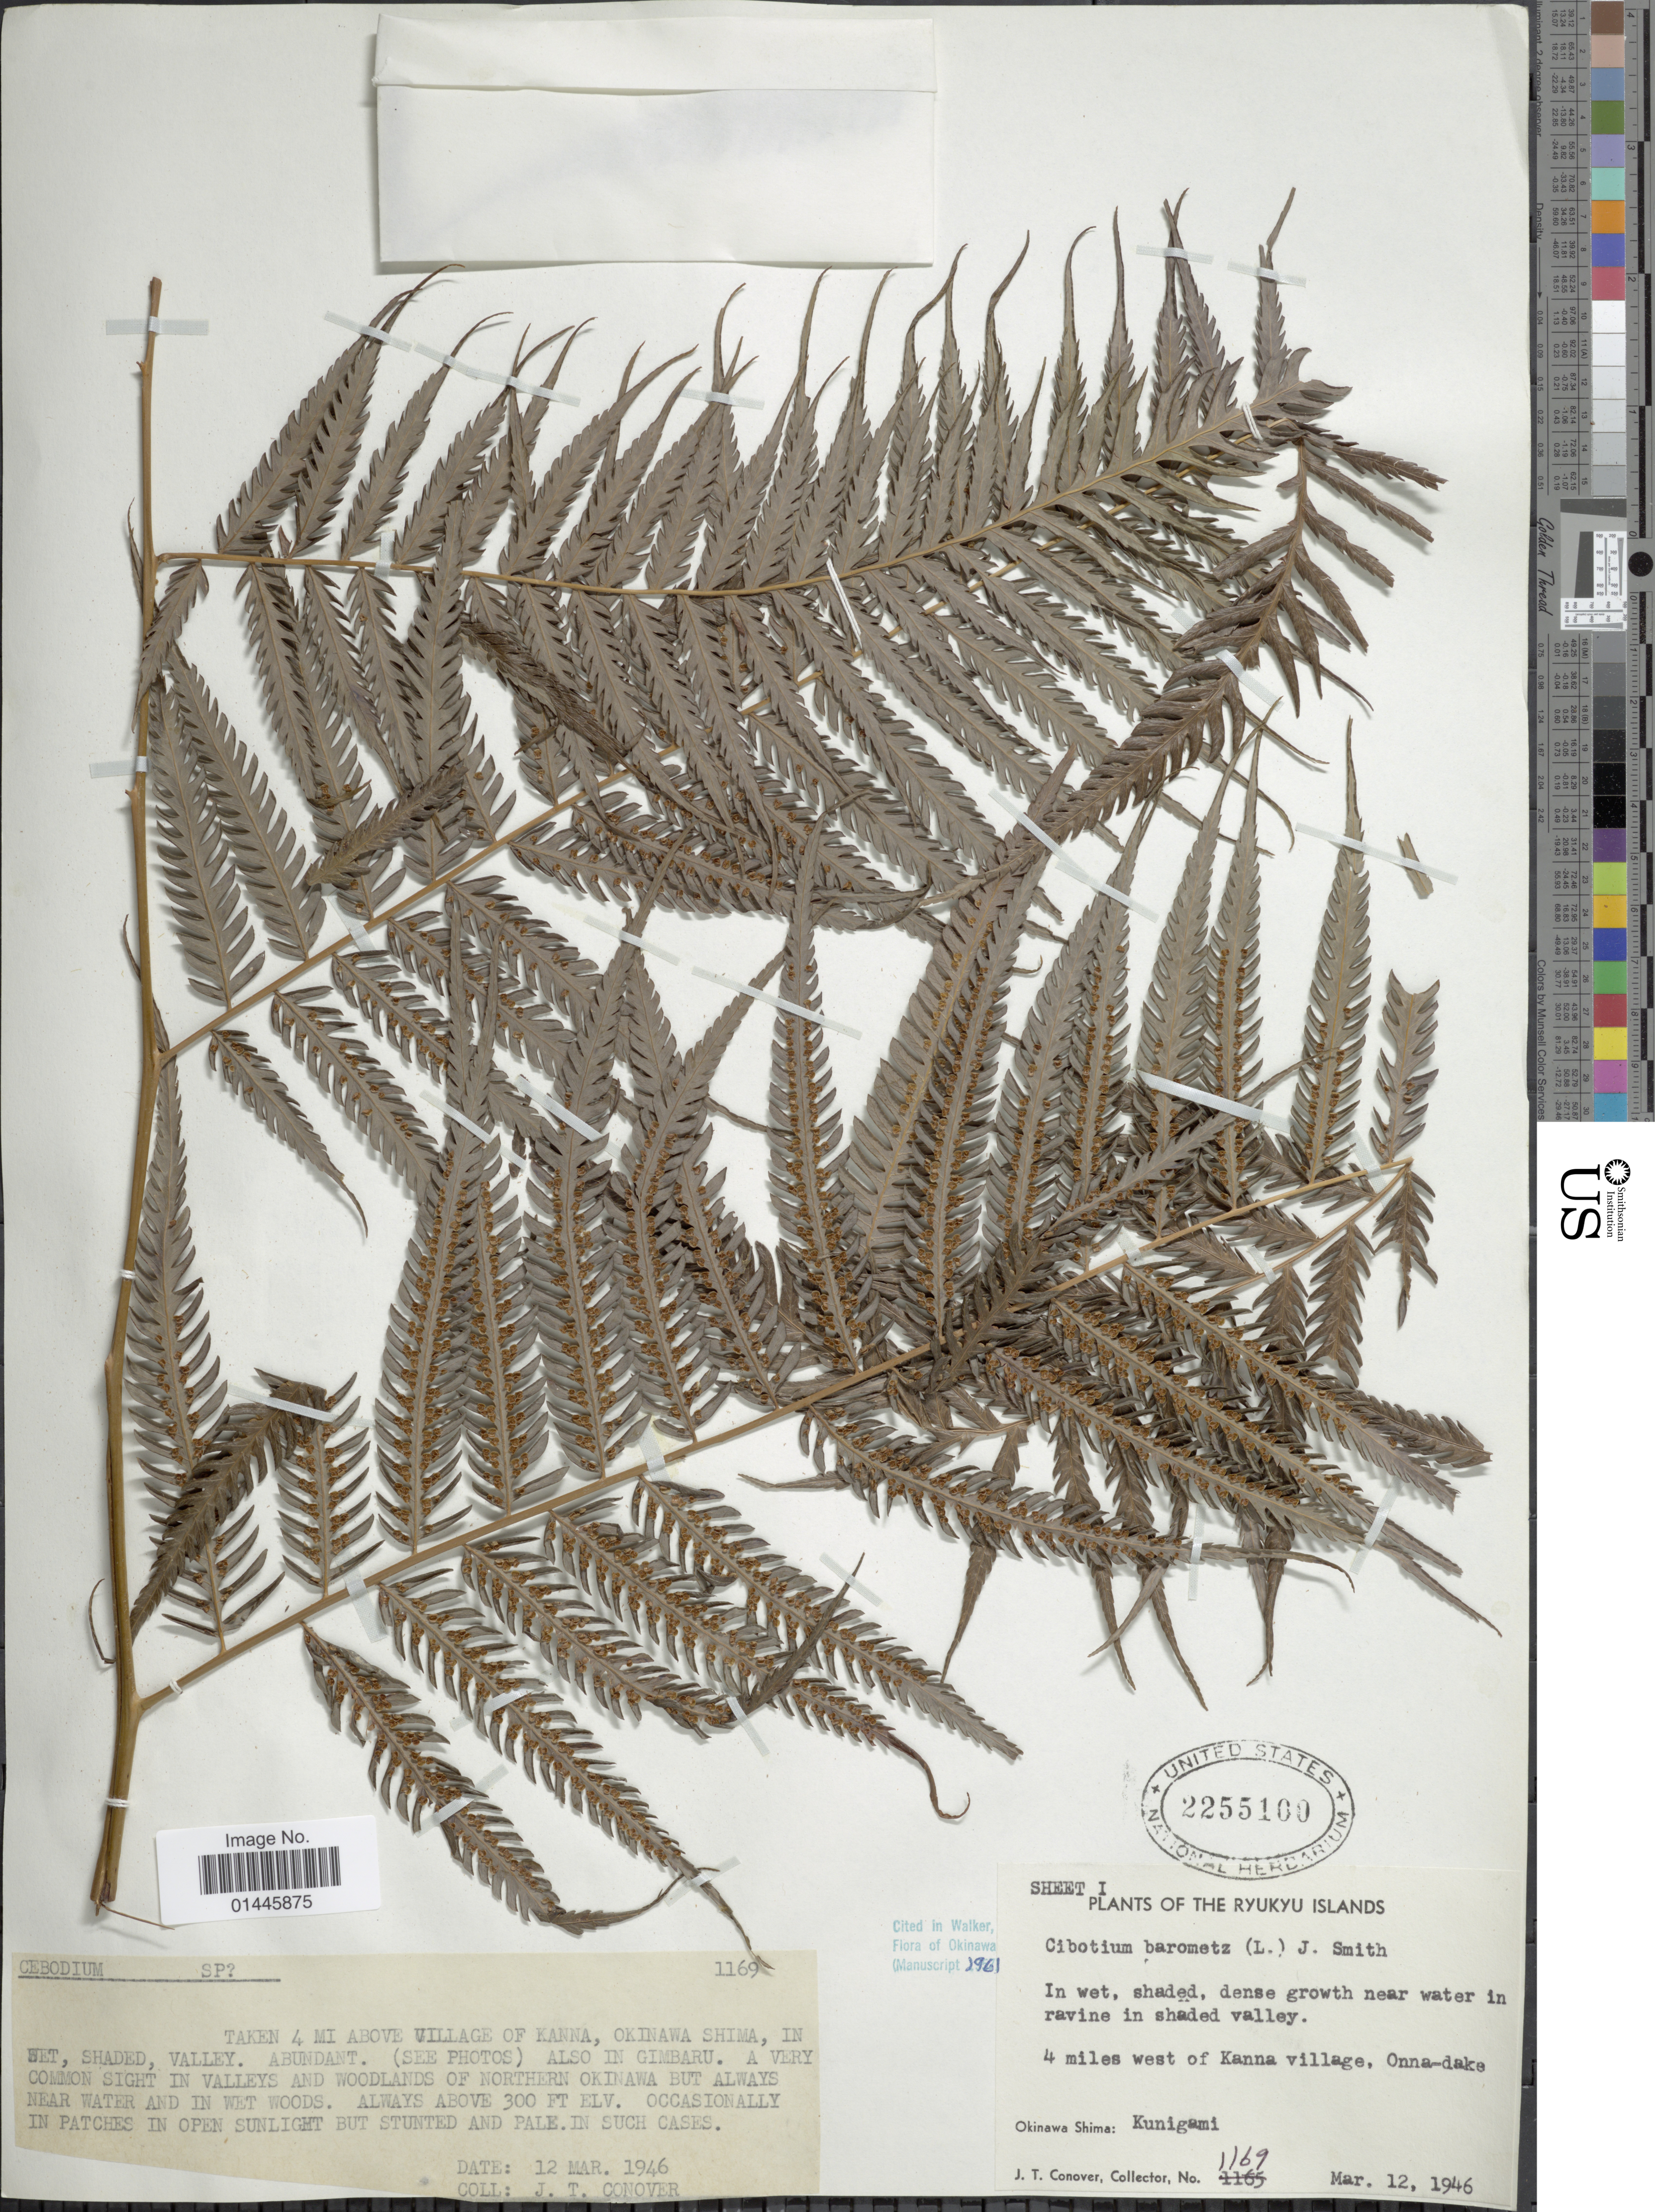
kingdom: Plantae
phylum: Tracheophyta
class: Polypodiopsida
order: Cyatheales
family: Cibotiaceae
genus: Cibotium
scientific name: Cibotium barometz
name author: (L.) J. Sm.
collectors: J. T. Conover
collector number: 1169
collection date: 1946-03-12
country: Japan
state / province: Okinawa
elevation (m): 91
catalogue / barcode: US 2255100